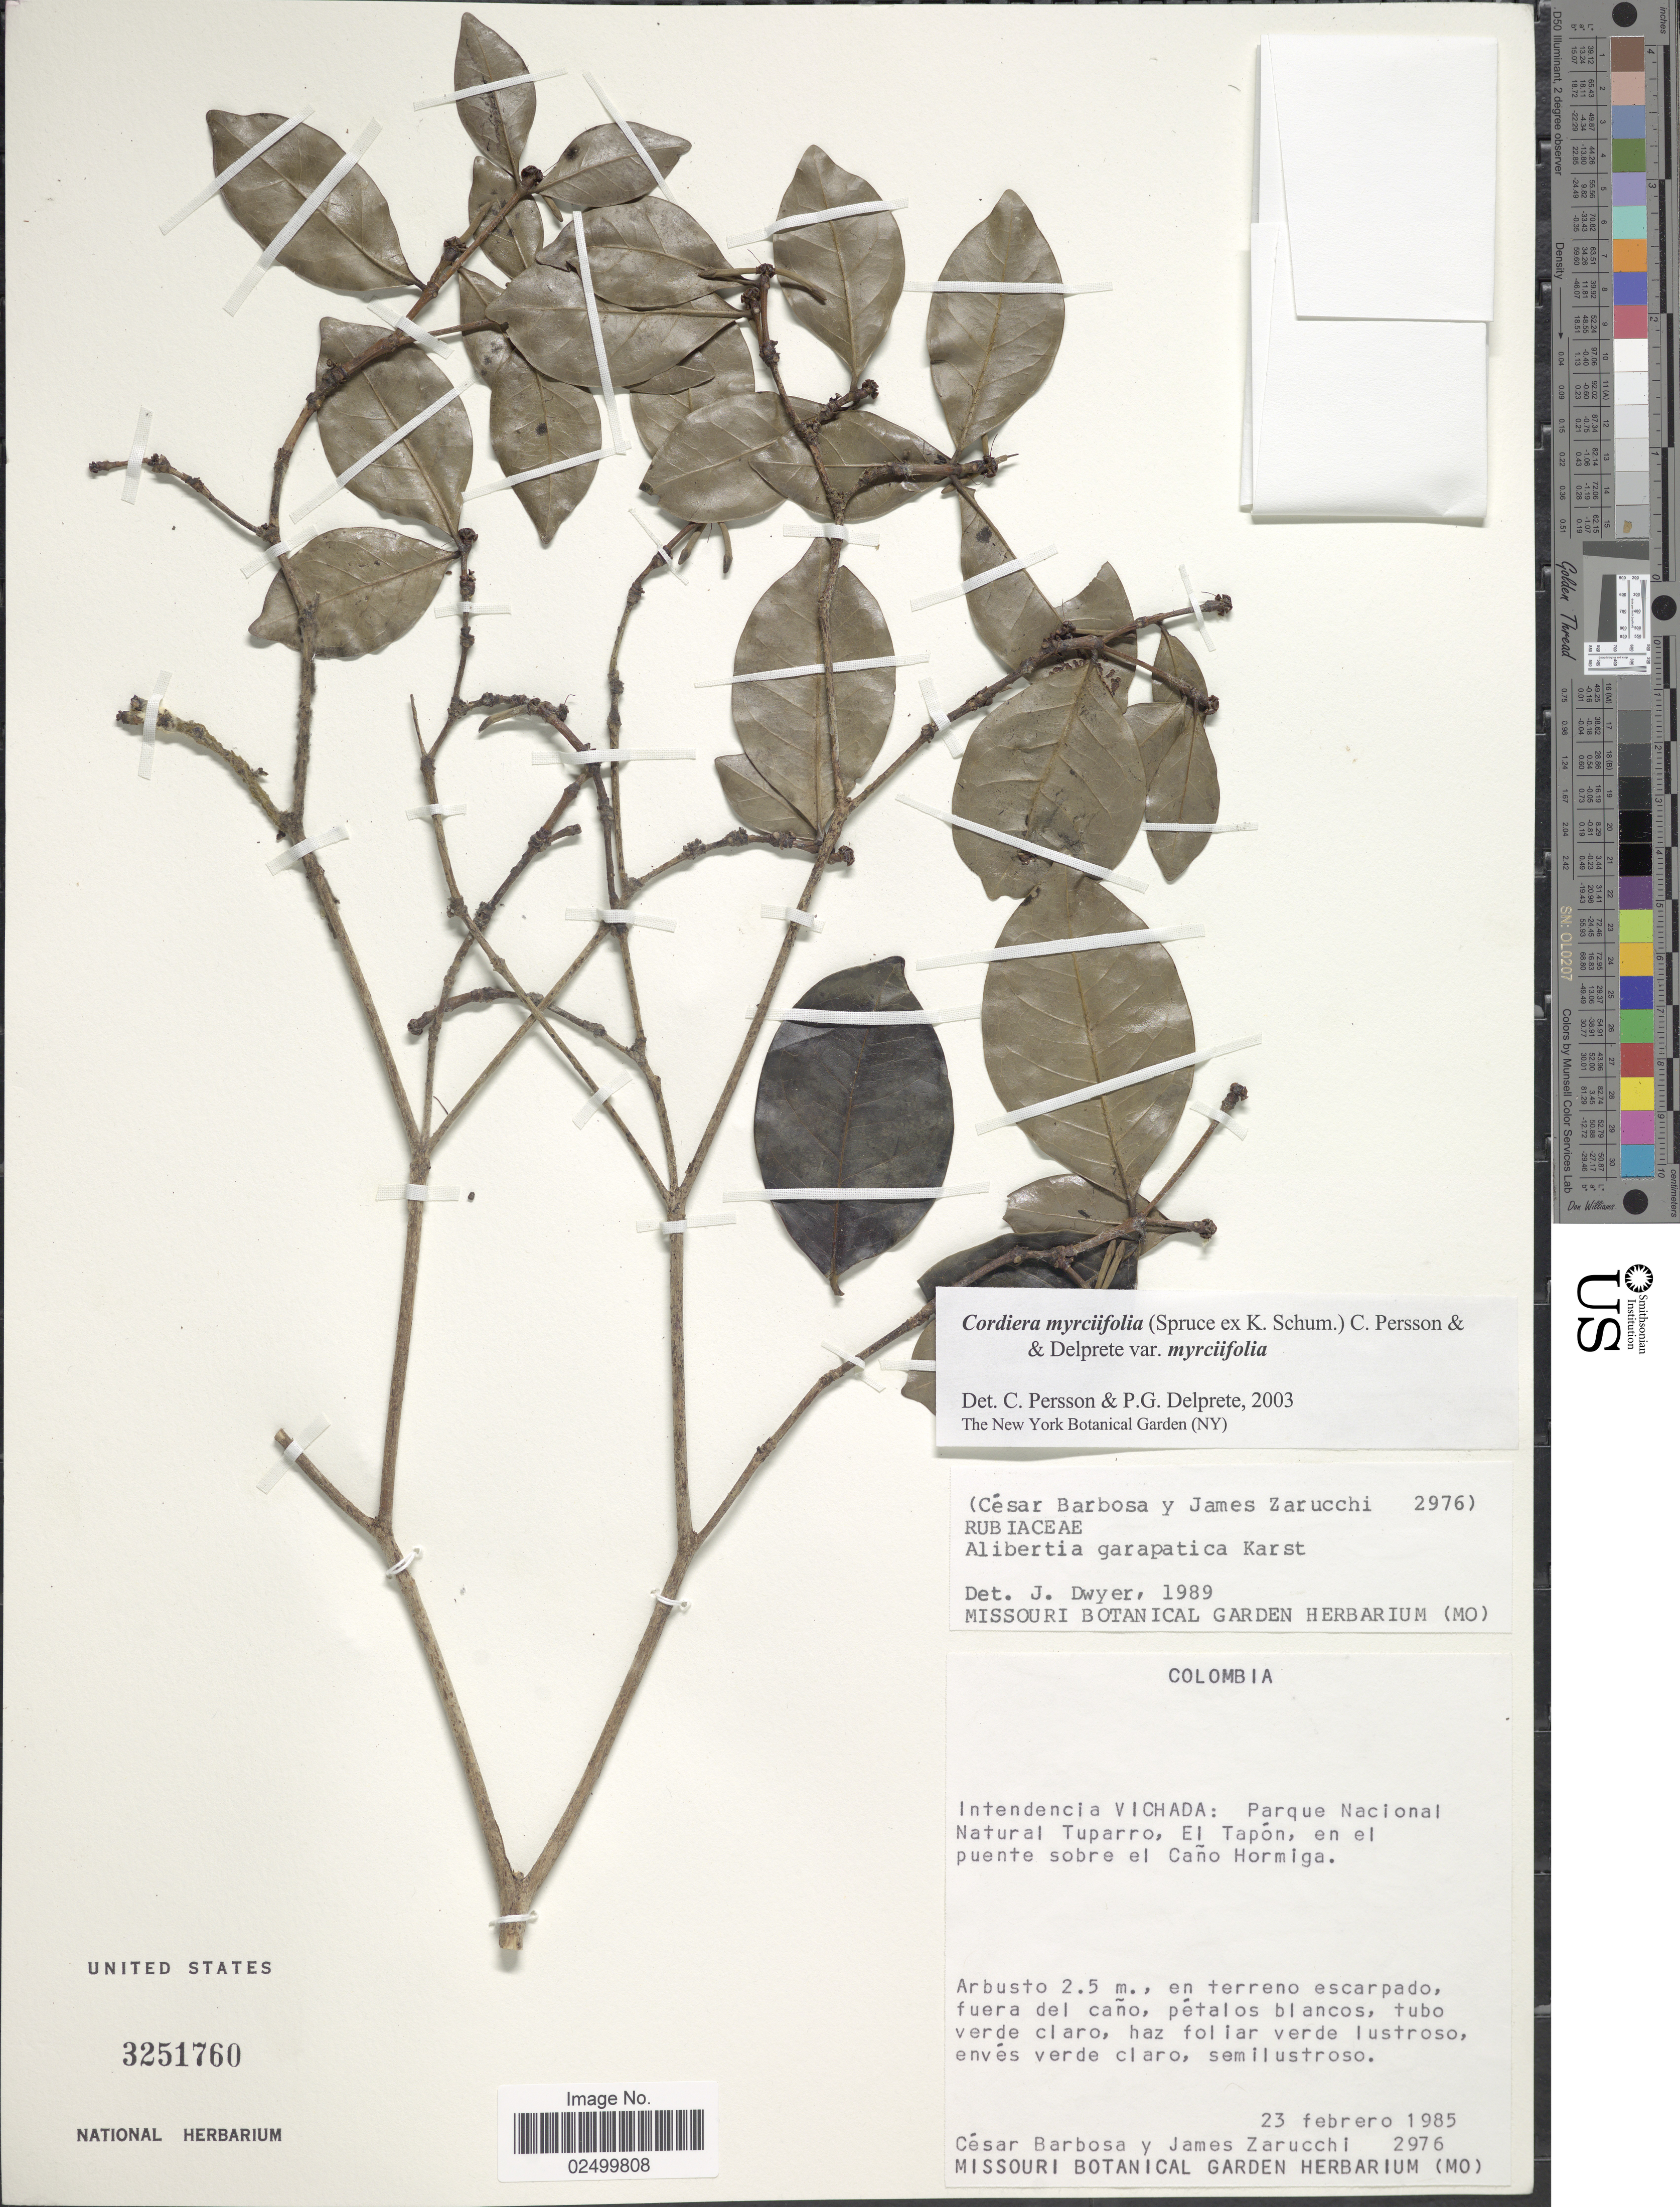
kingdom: Plantae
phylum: Tracheophyta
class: Magnoliopsida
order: Gentianales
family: Rubiaceae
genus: Cordiera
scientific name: Cordiera myrciifolia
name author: (K. Schum.) C.H. Perss. & Delprete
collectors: C. E. Barbosa & J. L. Zarucchi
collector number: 2976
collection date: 1985-02-23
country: Colombia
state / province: Vichada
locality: Parque Nacional Natural Tuparro, El Tapon, en el puente sobre el Cano Hormiga.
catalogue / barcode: US 3251760